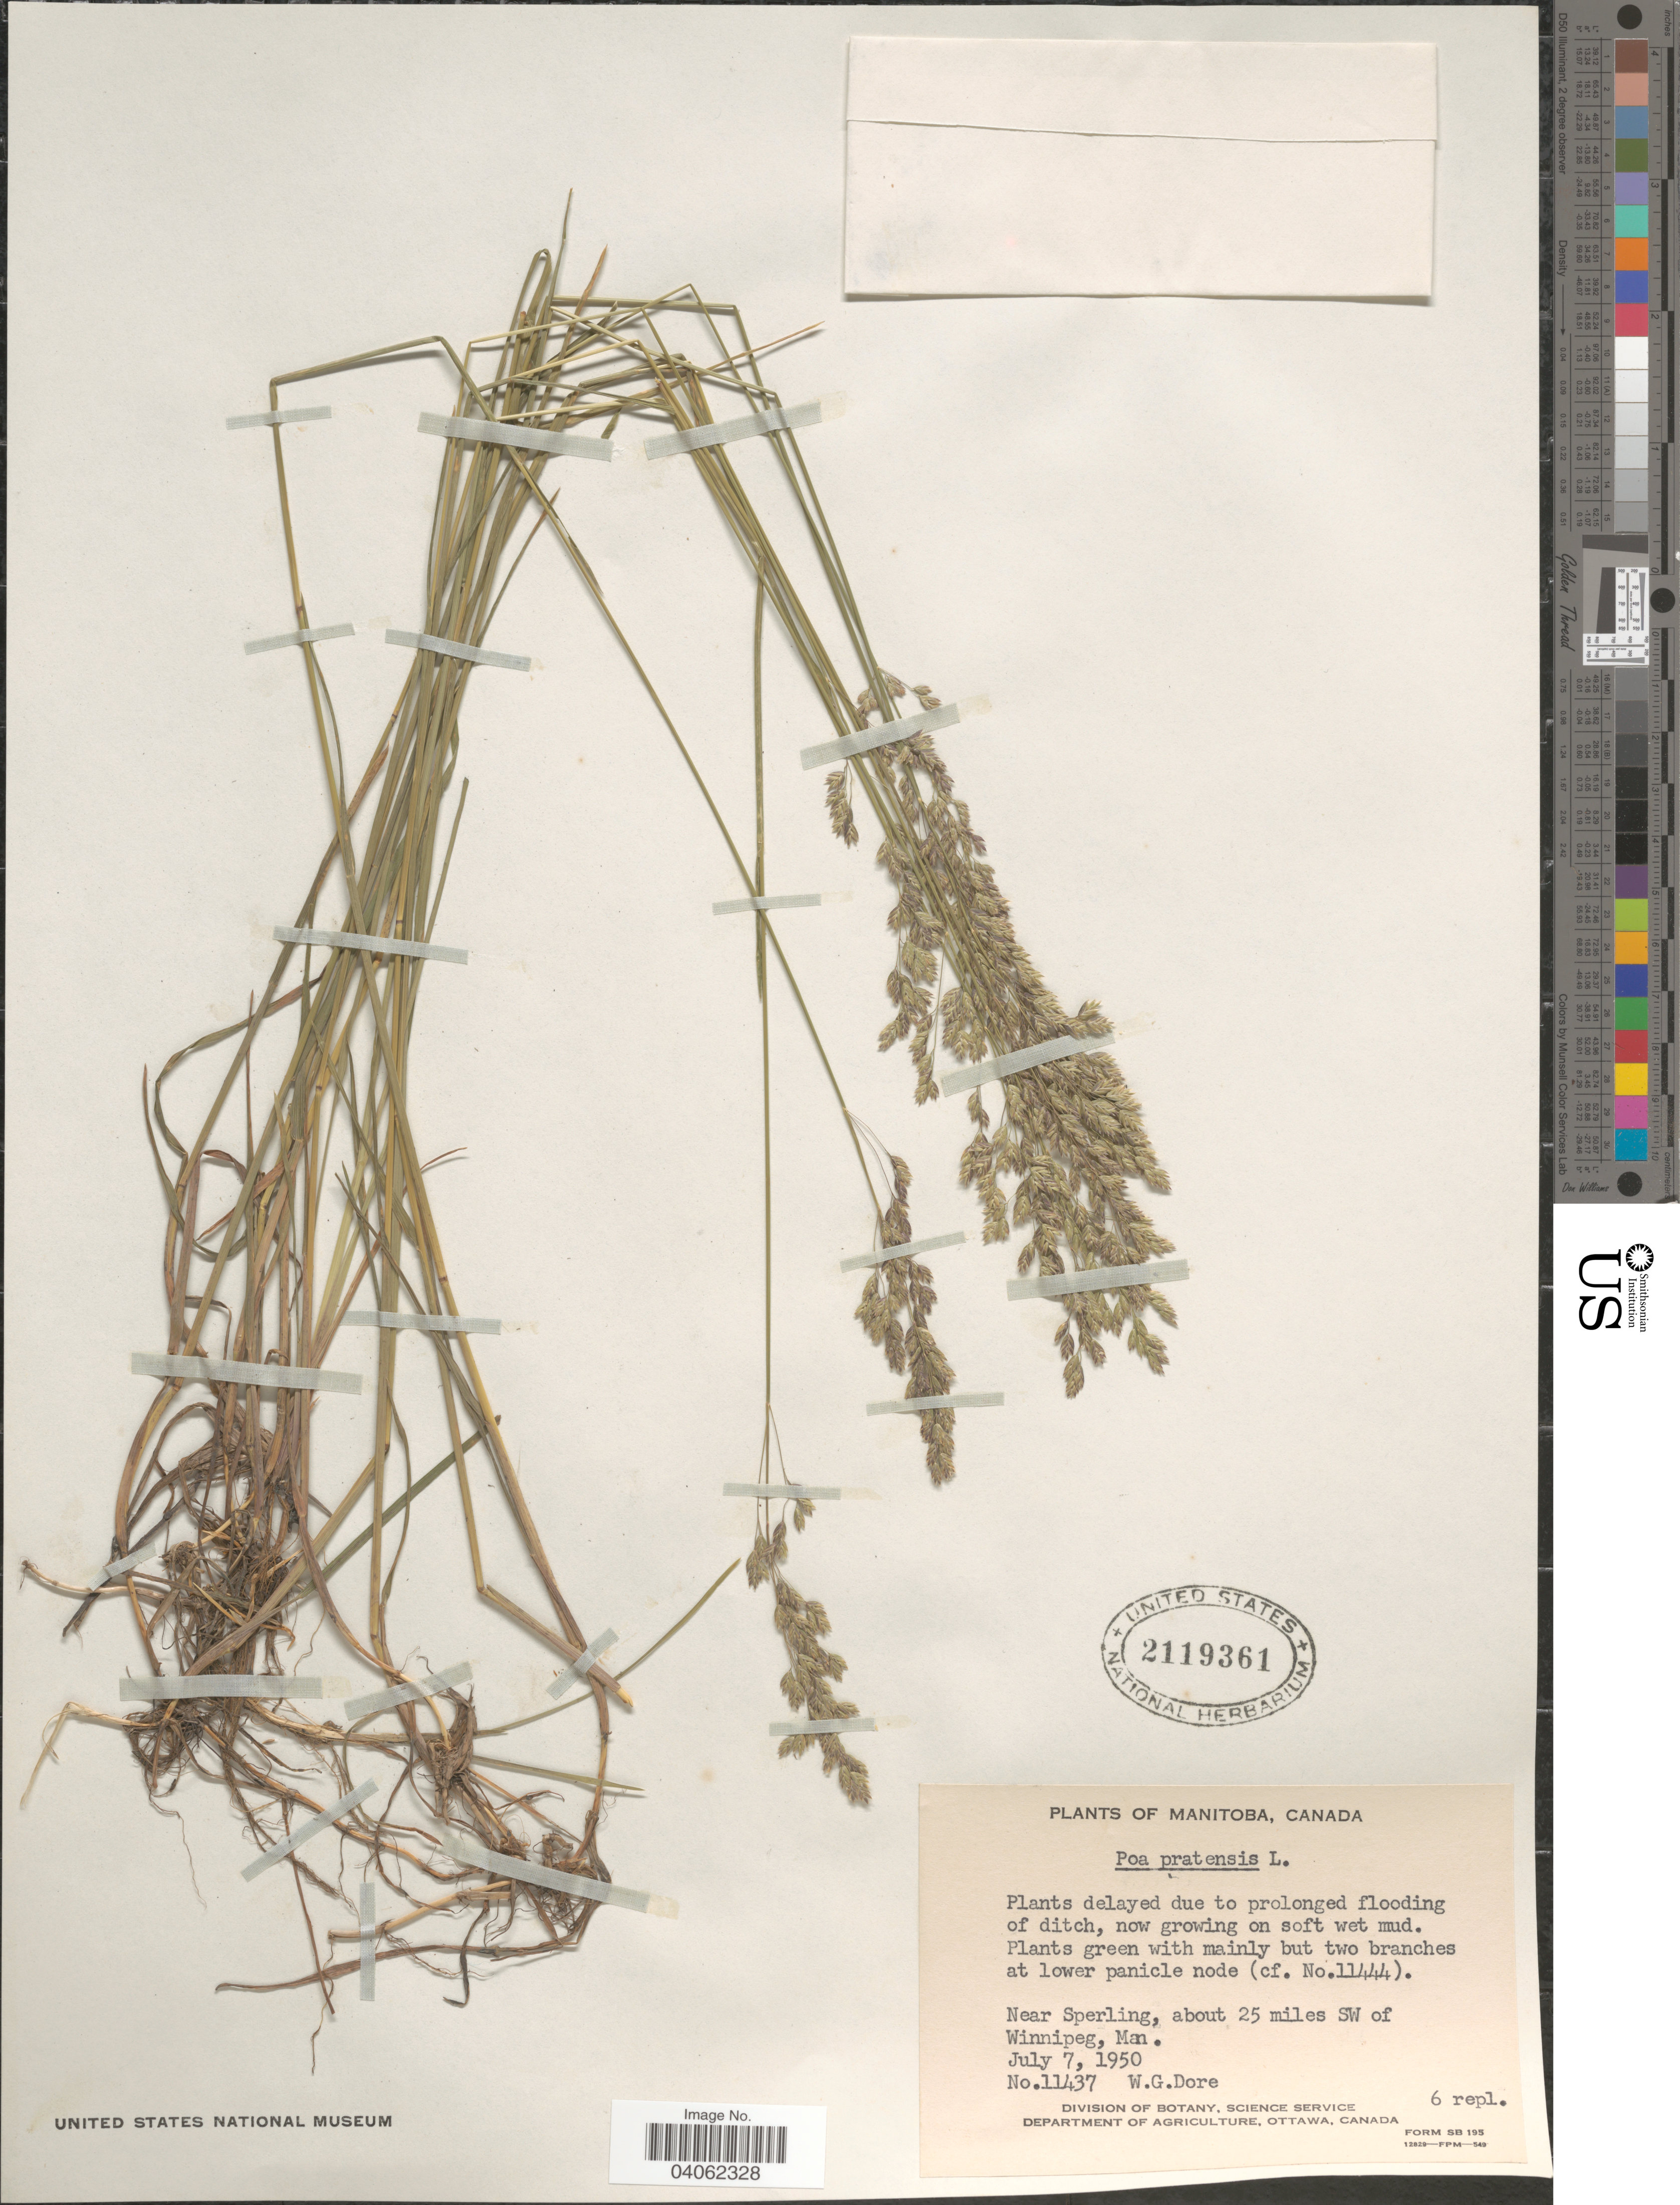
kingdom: Plantae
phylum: Tracheophyta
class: Liliopsida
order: Poales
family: Poaceae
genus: Poa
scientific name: Poa pratensis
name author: L.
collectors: W. Dore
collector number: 11437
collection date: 1950-07-07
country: Canada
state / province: Manitoba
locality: Near Sperling, about 25 miles SW of Winnipeg.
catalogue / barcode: US 2119361